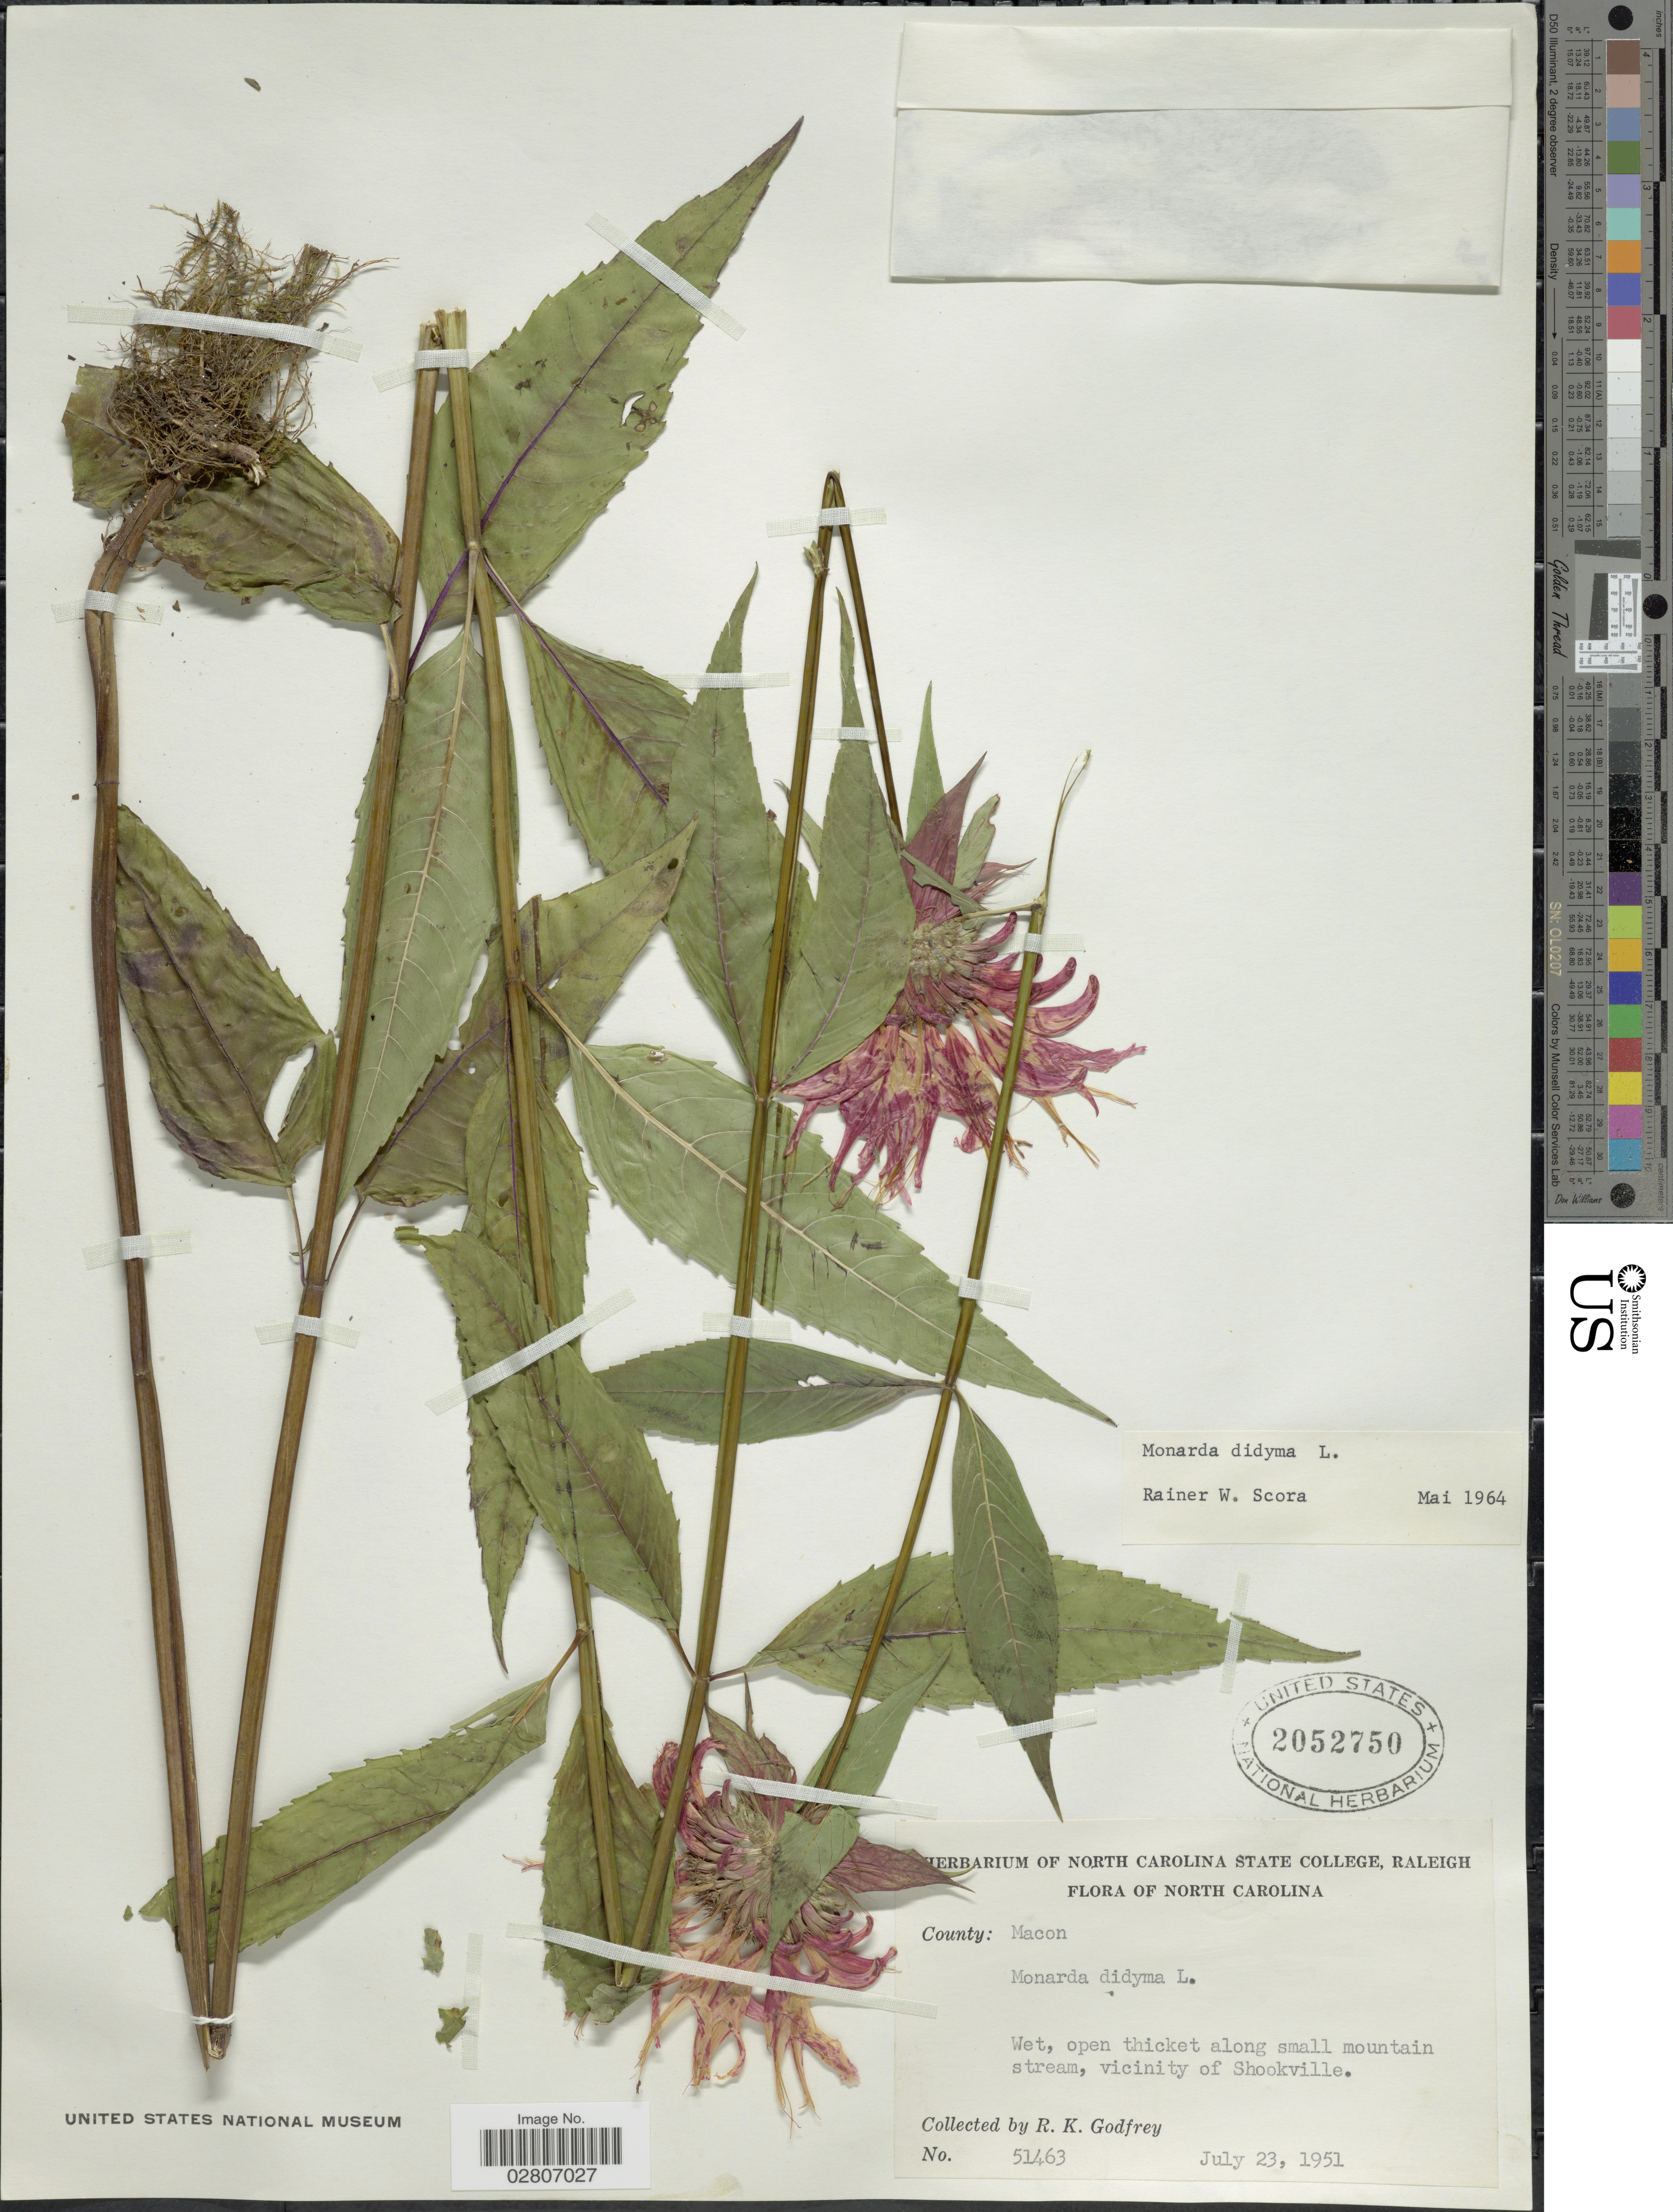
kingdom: Plantae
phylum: Tracheophyta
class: Magnoliopsida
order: Lamiales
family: Lamiaceae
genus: Monarda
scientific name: Monarda didyma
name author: L.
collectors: R. K. Godfrey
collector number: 51463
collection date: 1951-07-23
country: United States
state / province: North Carolina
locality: County: Macon. Wet, open thicket along small mountain stream, vicinity of Shookville.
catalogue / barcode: US 2052750